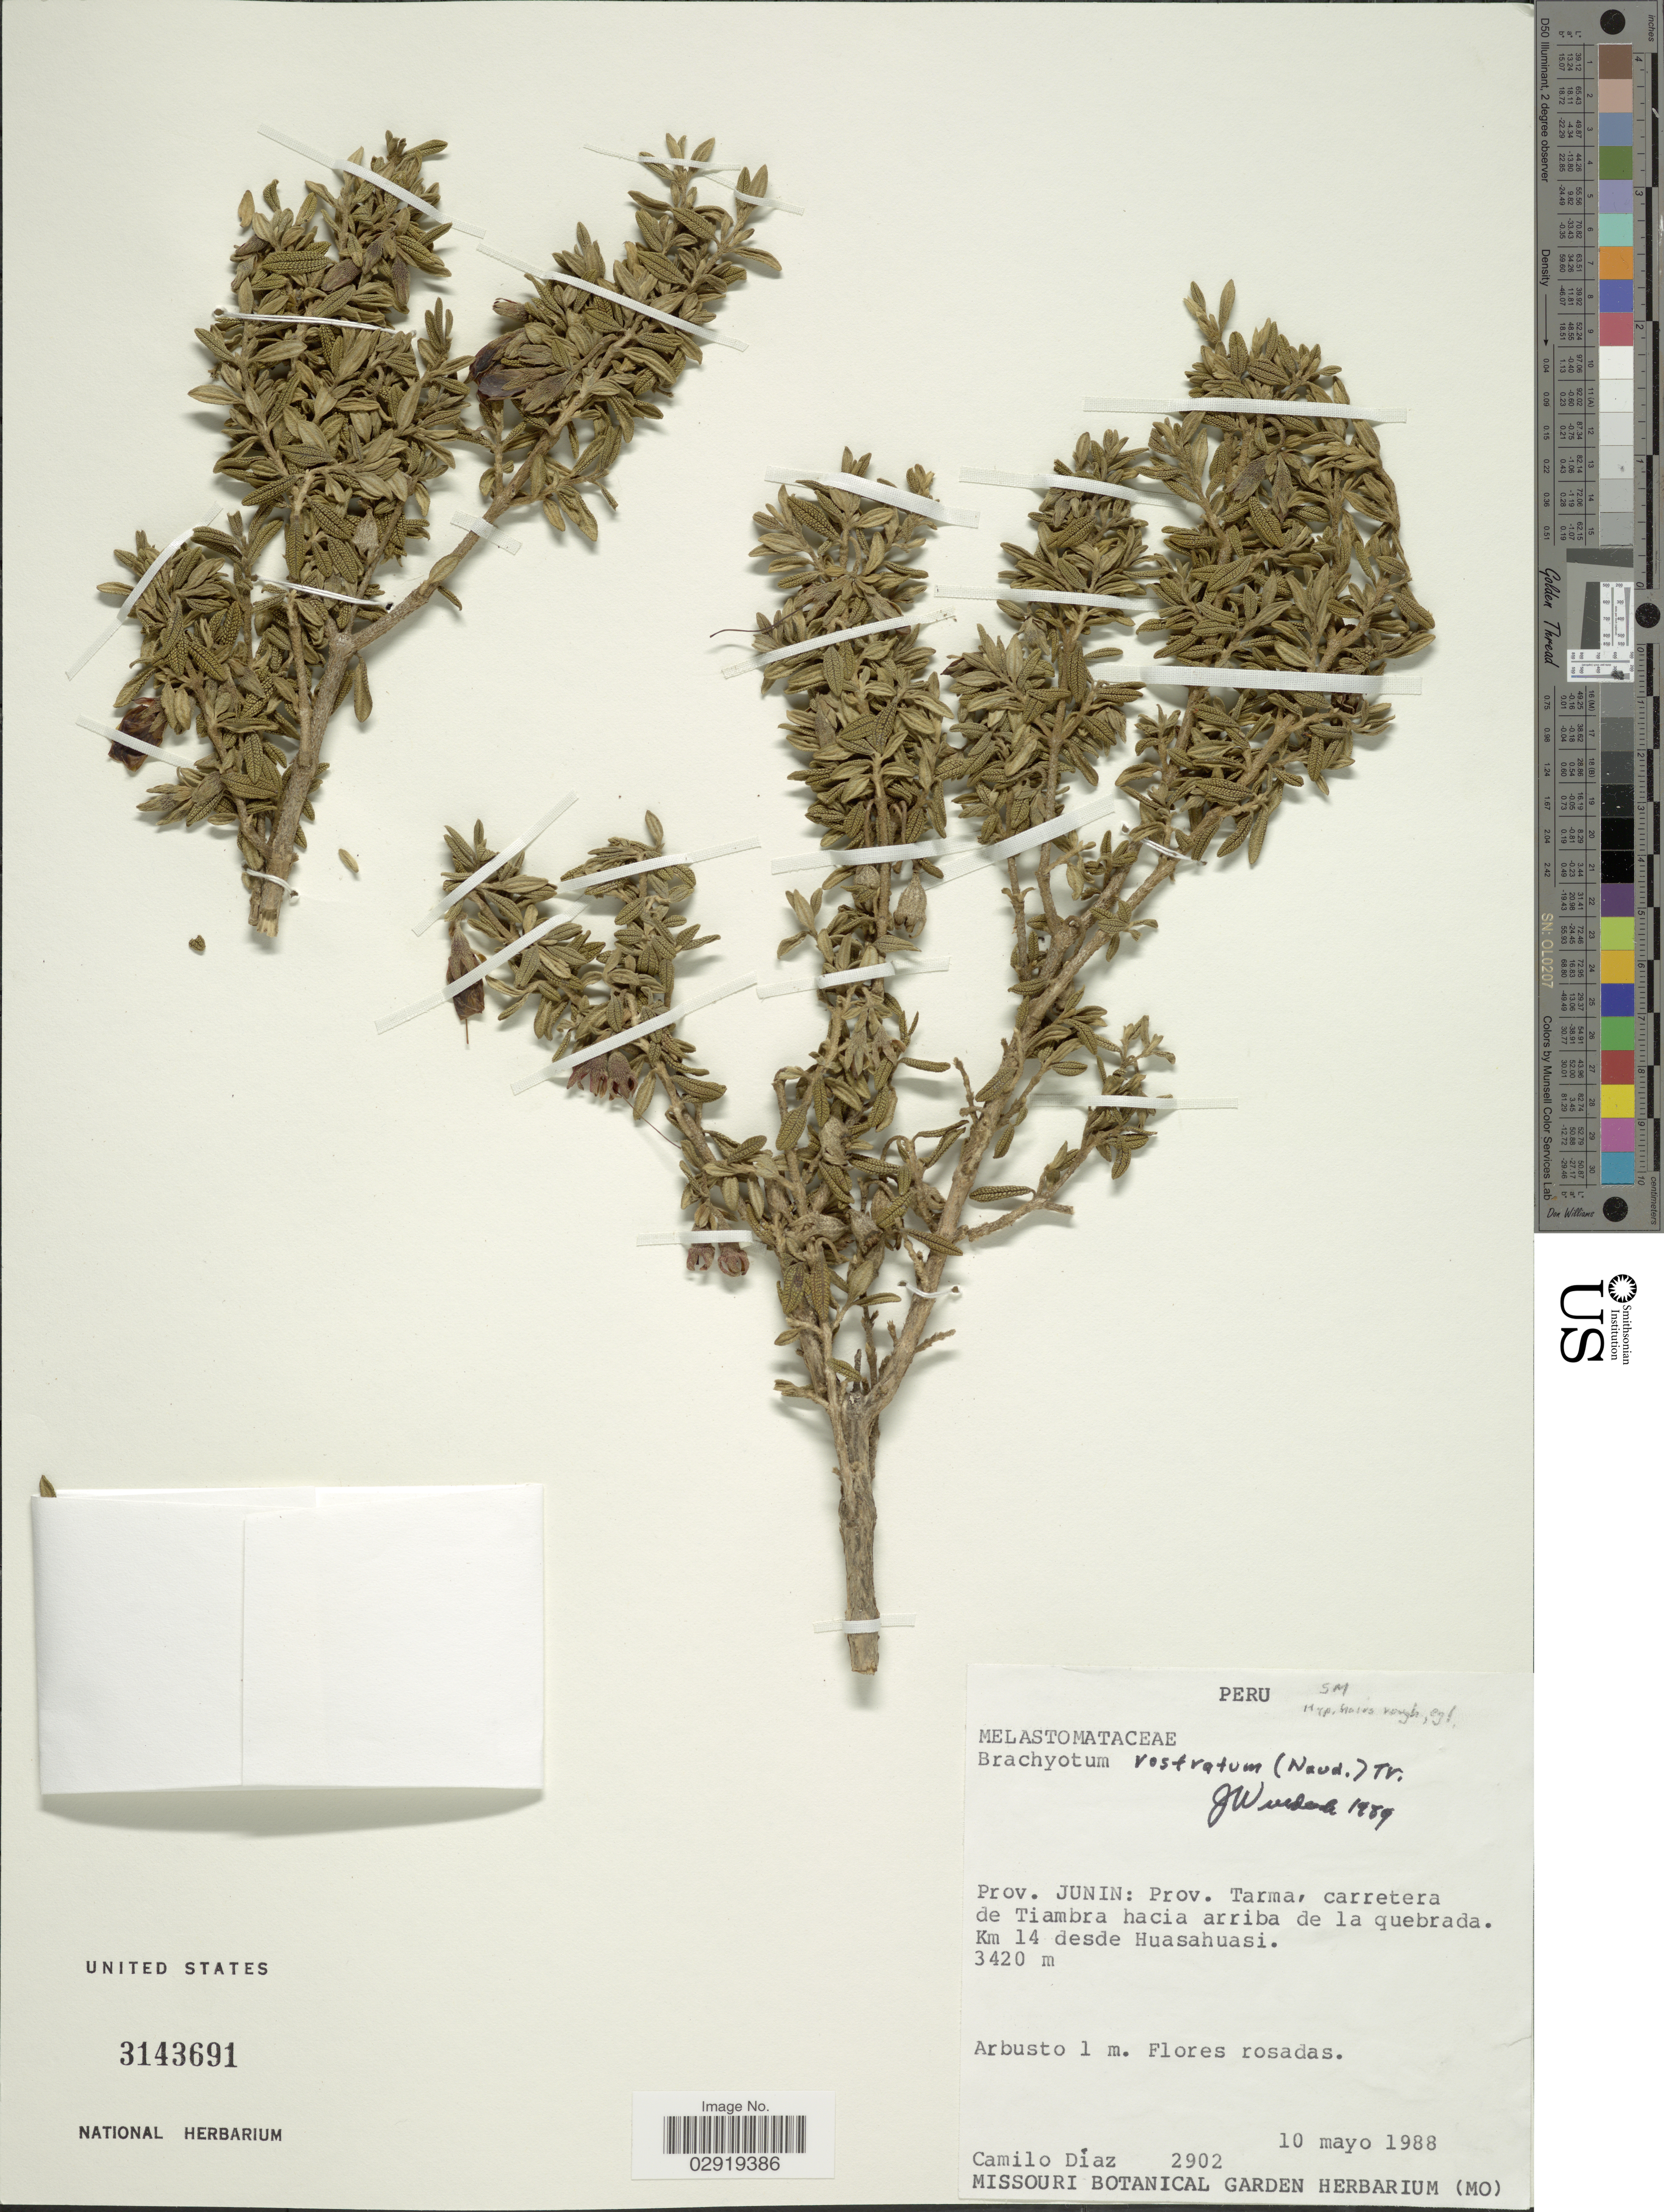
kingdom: Plantae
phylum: Tracheophyta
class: Magnoliopsida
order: Myrtales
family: Melastomataceae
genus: Brachyotum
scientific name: Brachyotum rostratum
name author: (Naudin) Triana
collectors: C. Díaz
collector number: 2902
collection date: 1988-05-10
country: Peru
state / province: Junín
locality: Prov. Tarma, carretera de Tiambra hacia arriba de la quebrada. Km 14 desde Huasahuasi.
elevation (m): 3420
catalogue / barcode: US 3143691